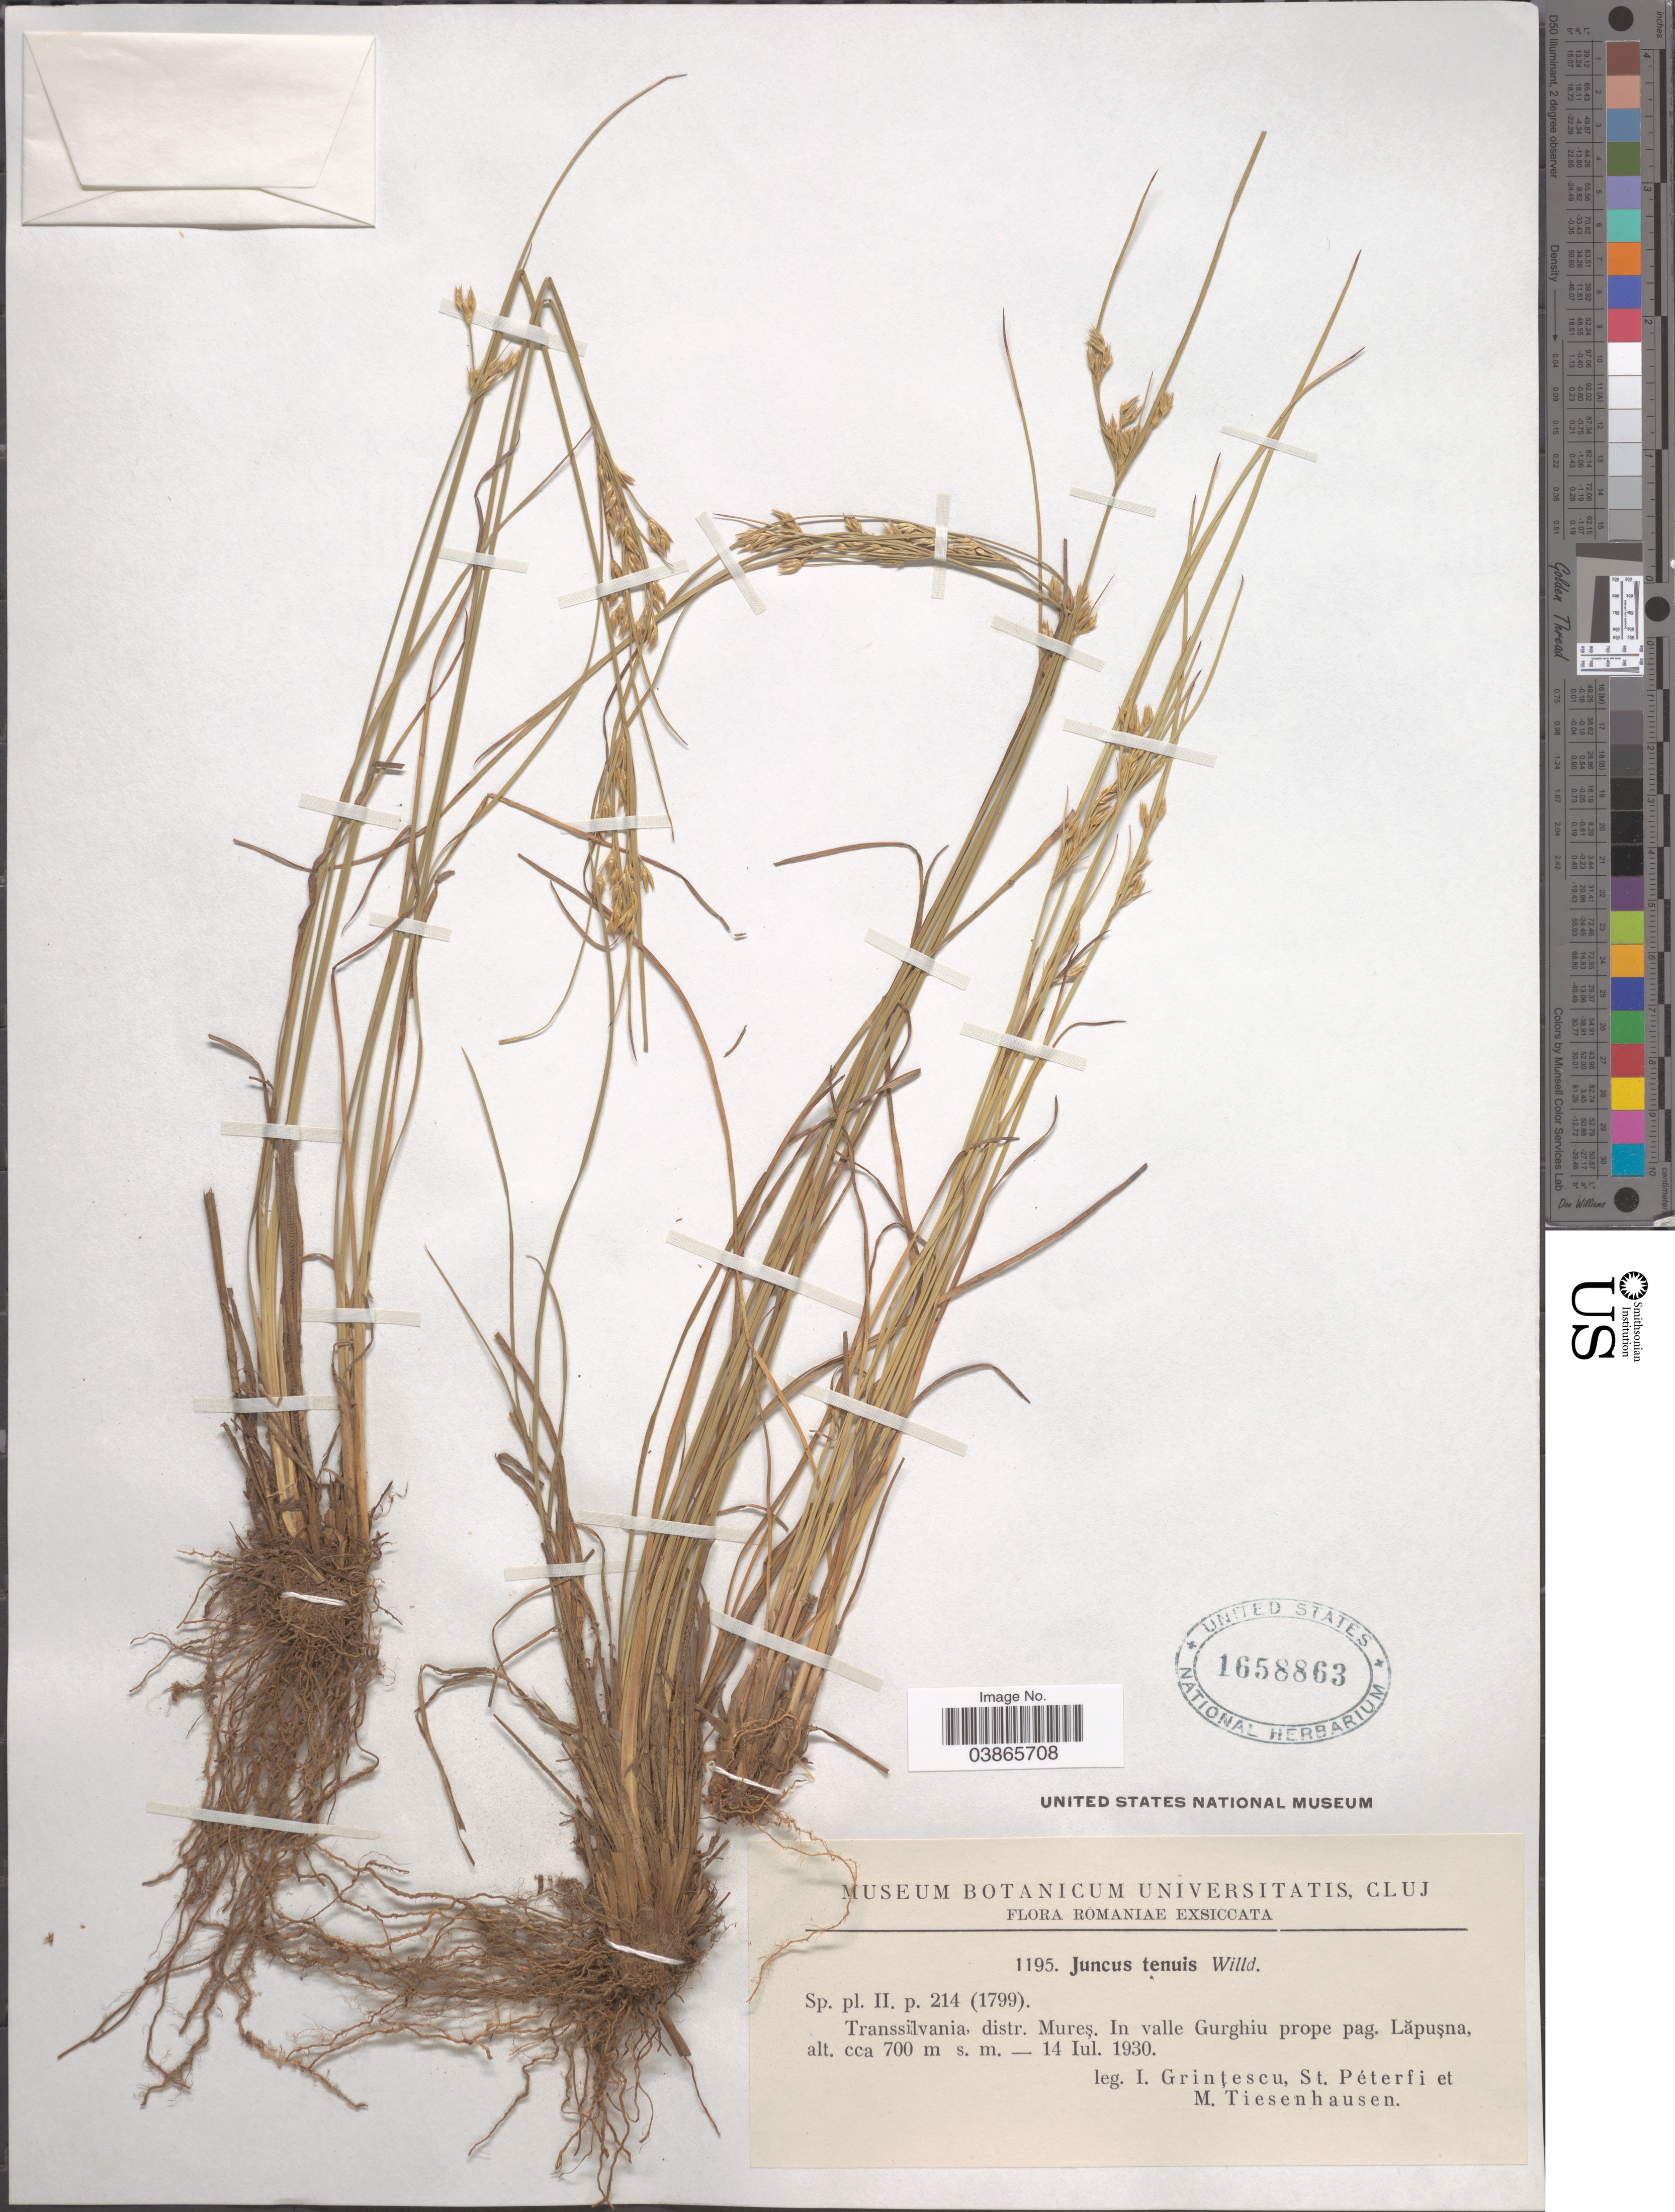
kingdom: Plantae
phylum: Tracheophyta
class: Liliopsida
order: Poales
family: Juncaceae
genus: Juncus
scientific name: Juncus tenuis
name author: Willd.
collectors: I. Grintescu, S. Peterfi & M. Tiesenhausen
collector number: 1195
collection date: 1930-07-14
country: Romania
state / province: Mures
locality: Transsilvania, distr. Mureş. In valle Gurghiu prope pag. Låpuşna.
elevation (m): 700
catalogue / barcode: US 1658863